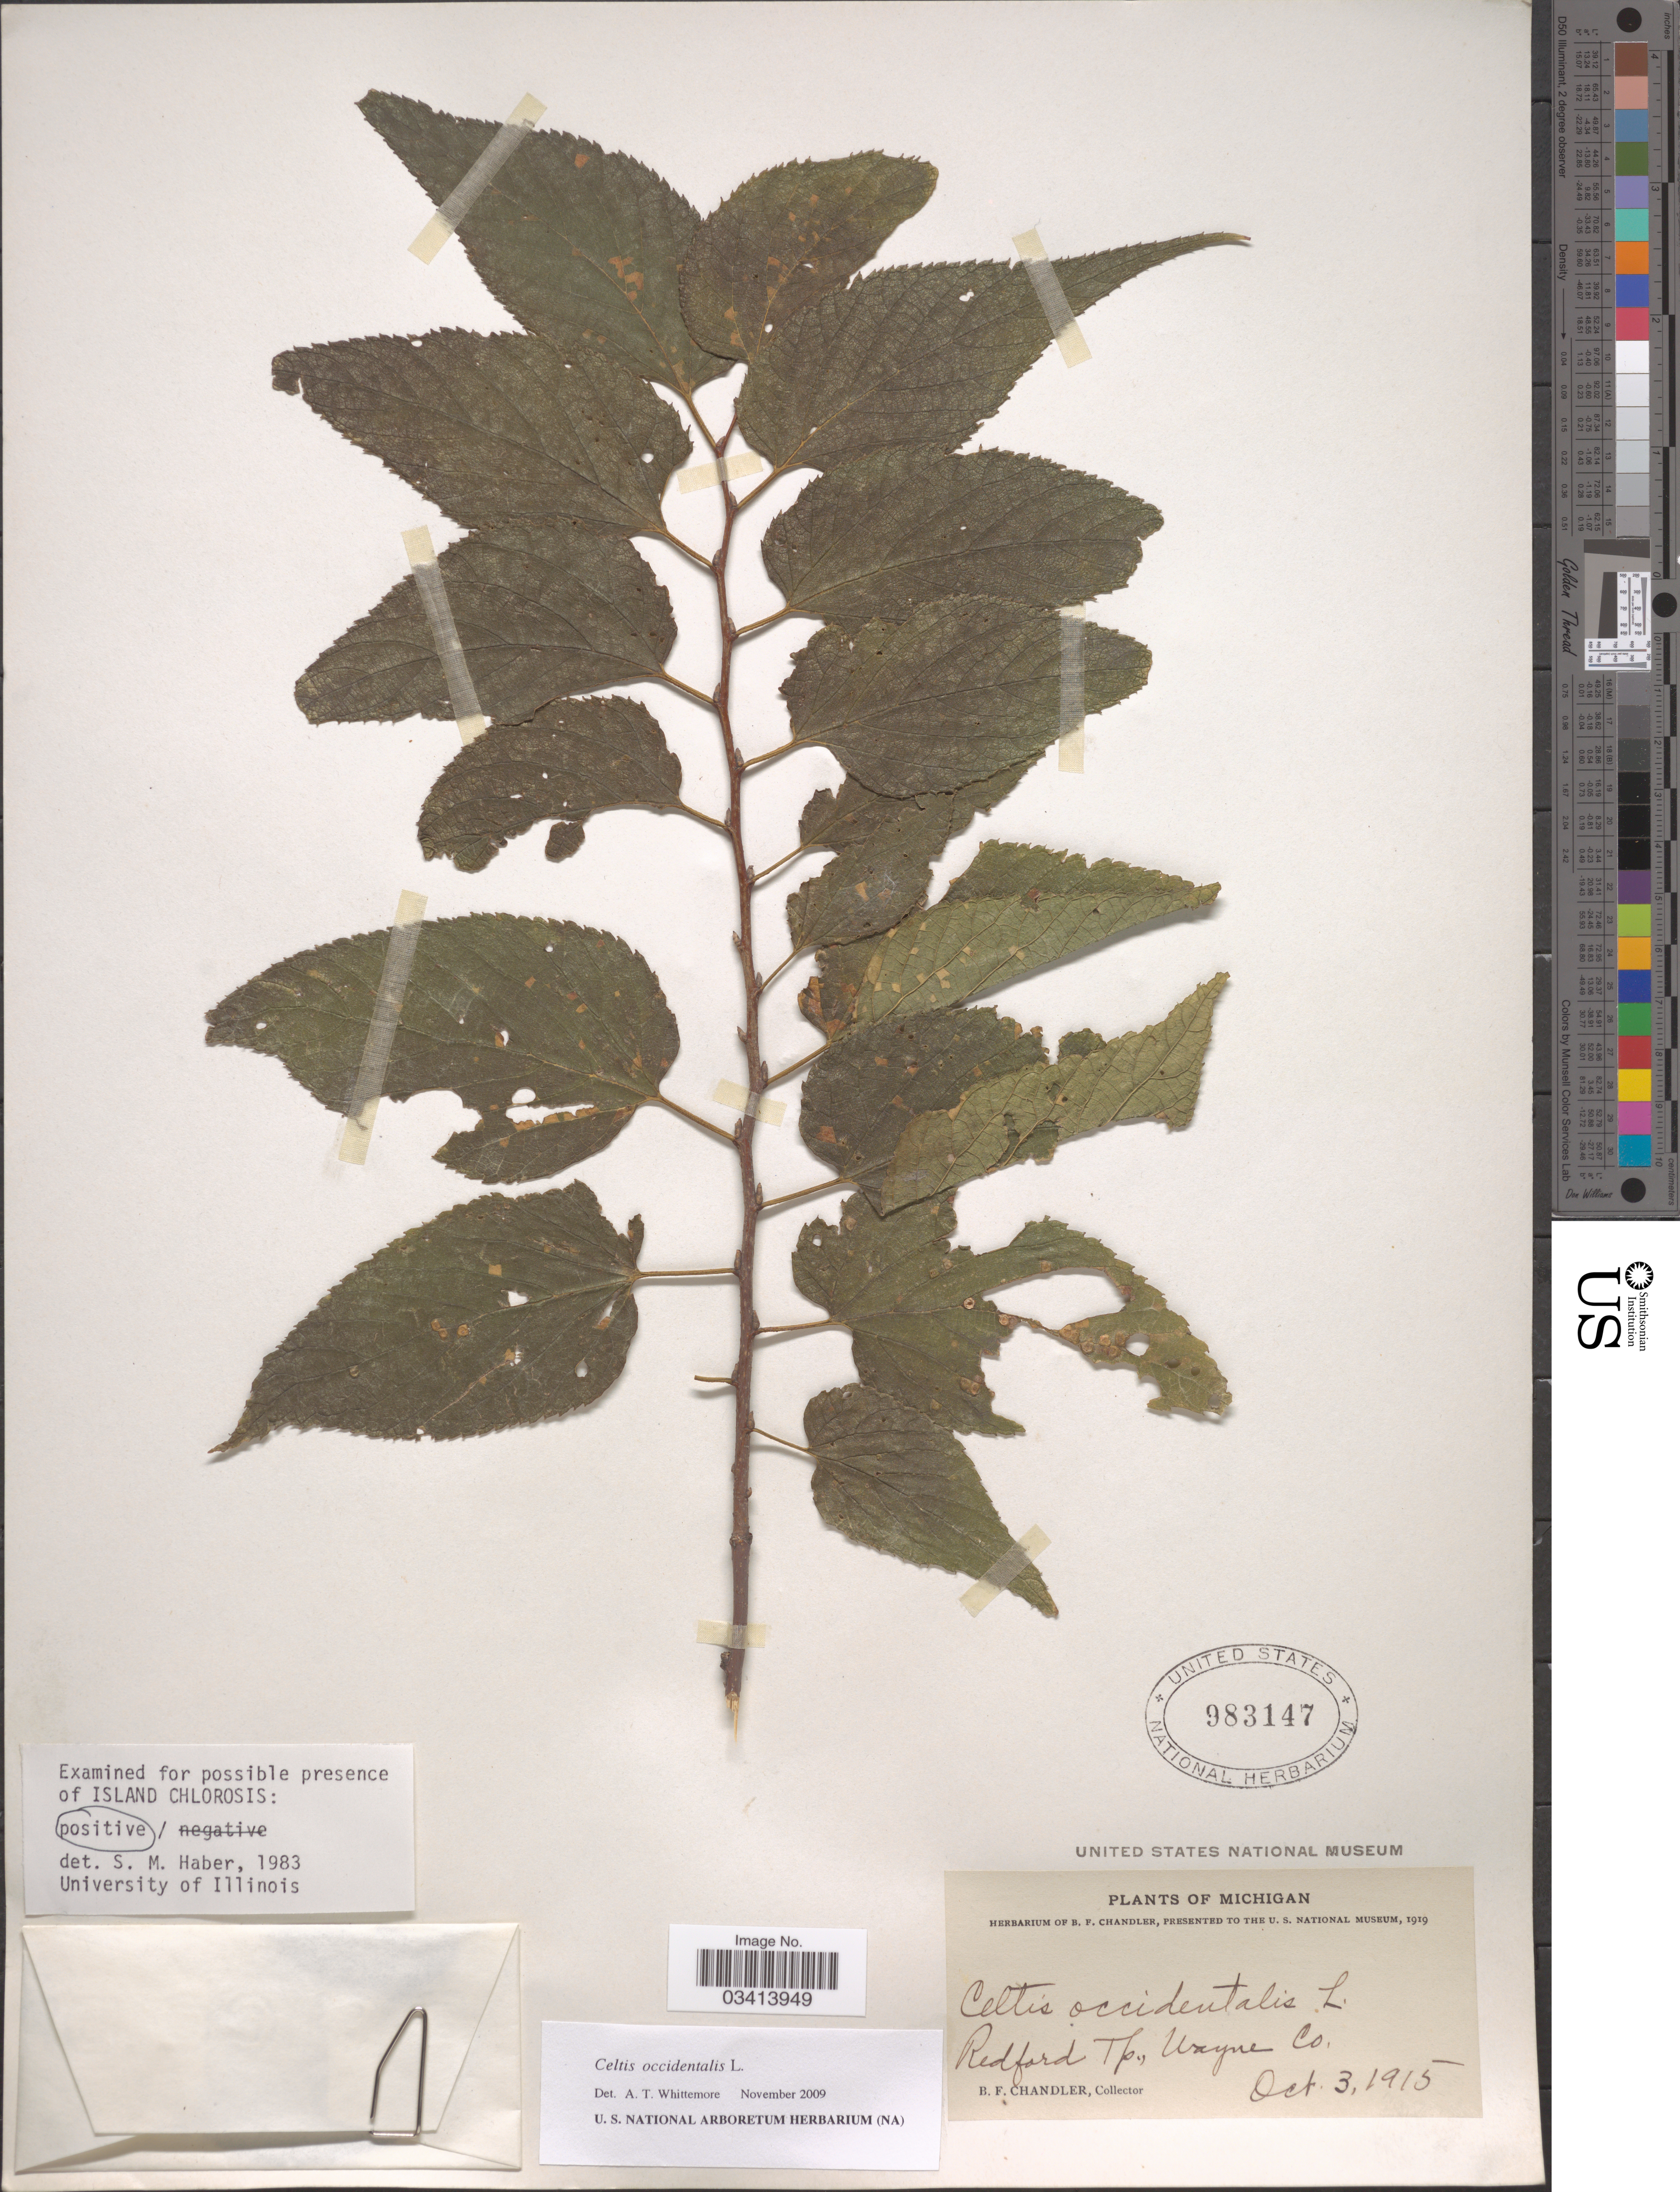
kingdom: Plantae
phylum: Tracheophyta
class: Magnoliopsida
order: Rosales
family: Cannabaceae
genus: Celtis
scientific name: Celtis occidentalis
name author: L.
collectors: B. F. Chandler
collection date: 1915-10-03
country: United States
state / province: Michigan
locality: Redford Tp., Wayne Co.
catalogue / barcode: US 983147